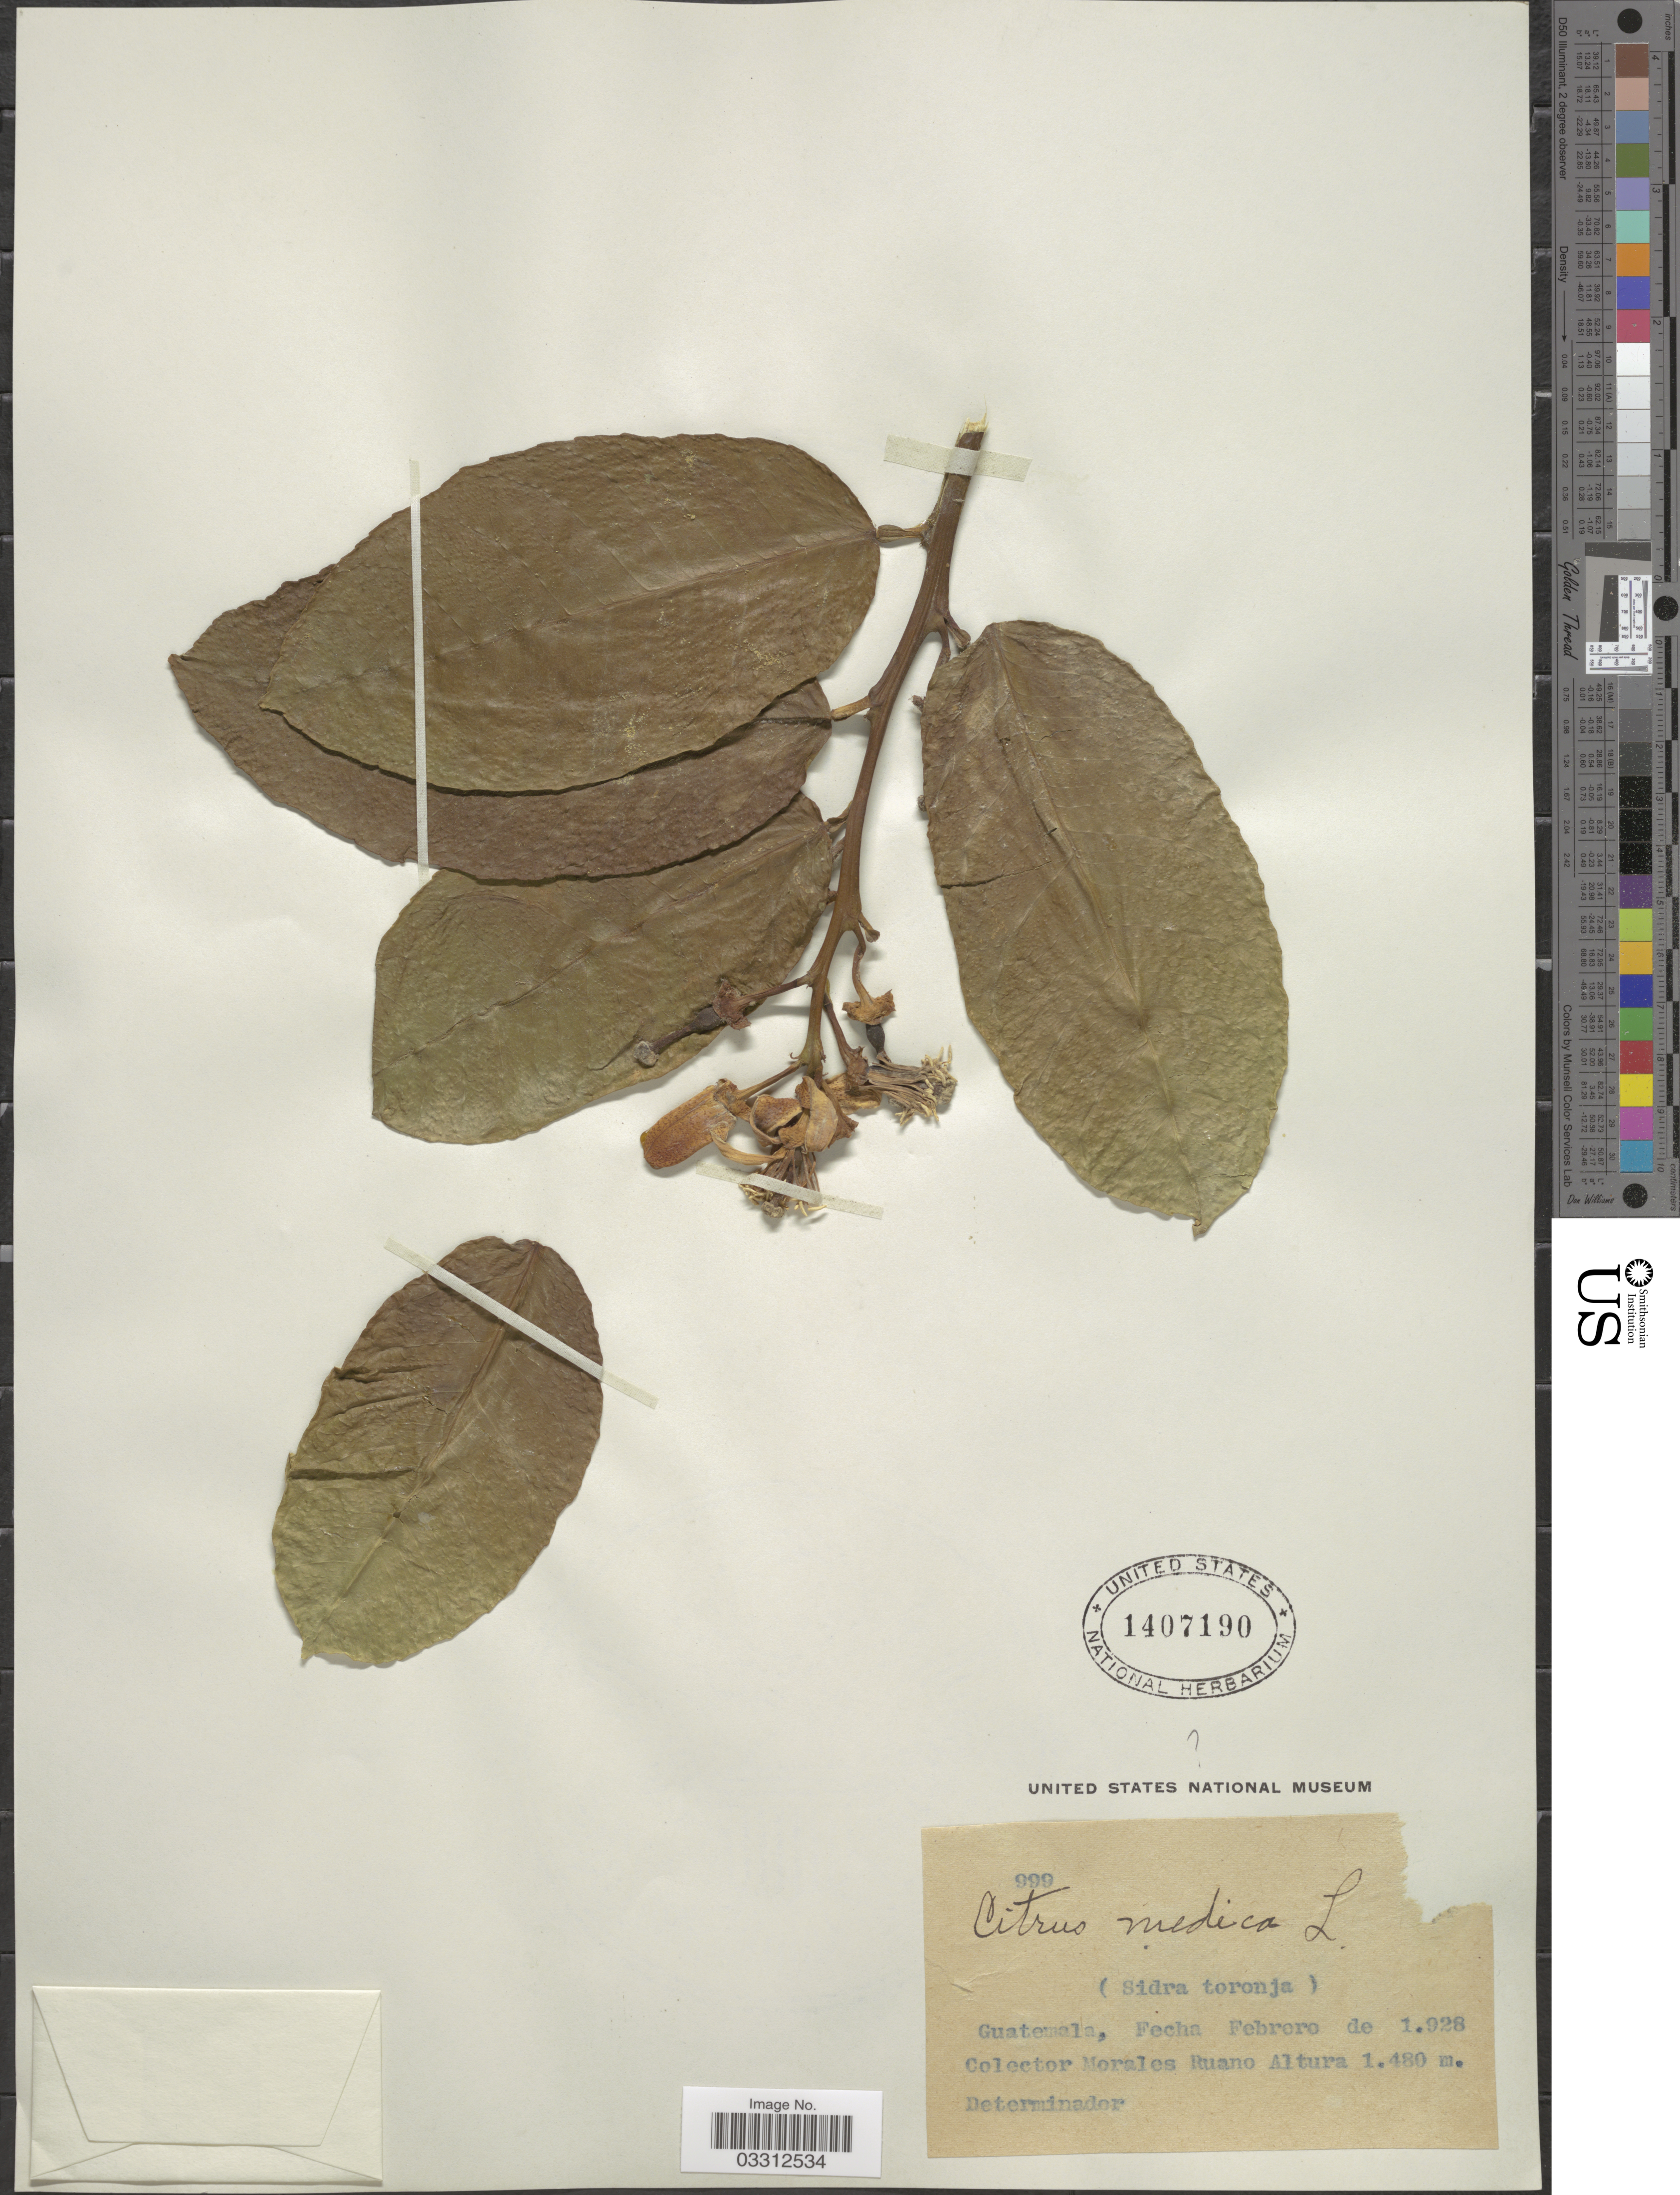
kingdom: Plantae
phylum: Tracheophyta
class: Magnoliopsida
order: Sapindales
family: Rutaceae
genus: Citrus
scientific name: Citrus medica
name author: L.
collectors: M. Ruano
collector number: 999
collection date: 1928-02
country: Guatemala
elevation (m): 1480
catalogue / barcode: US 1407190